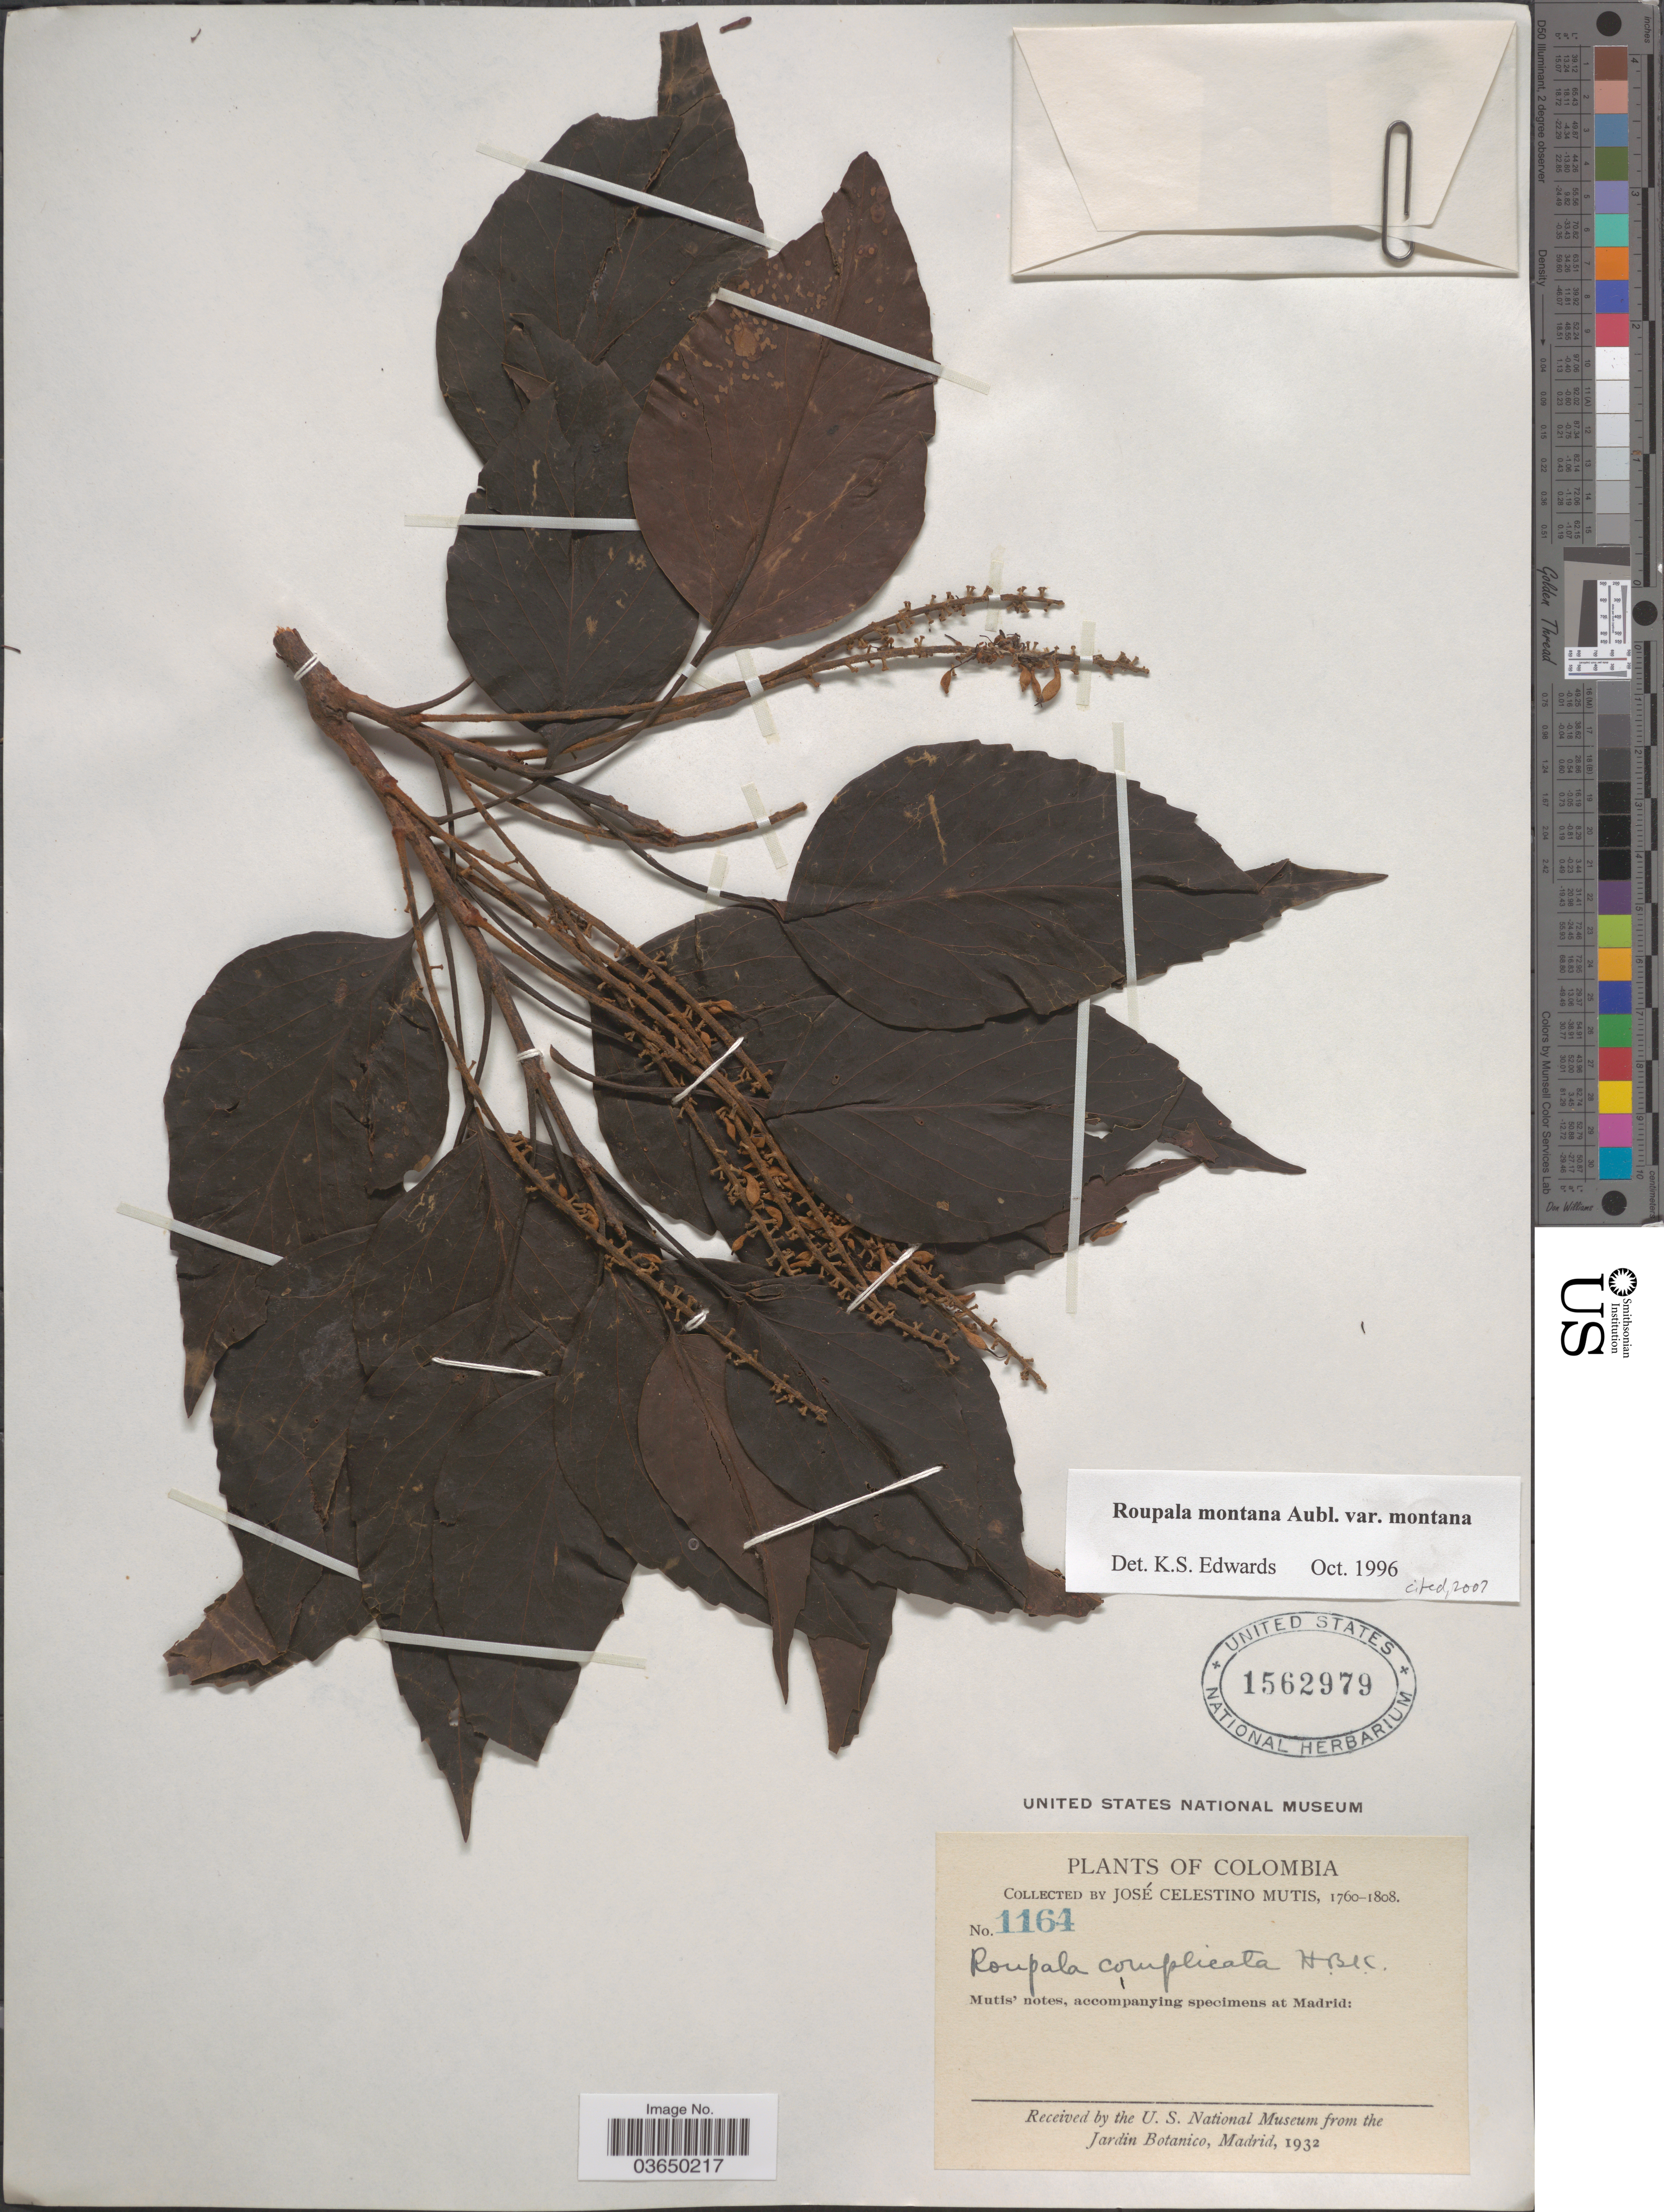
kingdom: Plantae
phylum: Tracheophyta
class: Magnoliopsida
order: Proteales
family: Proteaceae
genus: Roupala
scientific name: Roupala montana var. montana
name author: Aubl.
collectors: J. C. B. Mutis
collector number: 1164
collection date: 1760/1808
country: Colombia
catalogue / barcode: US 1562979